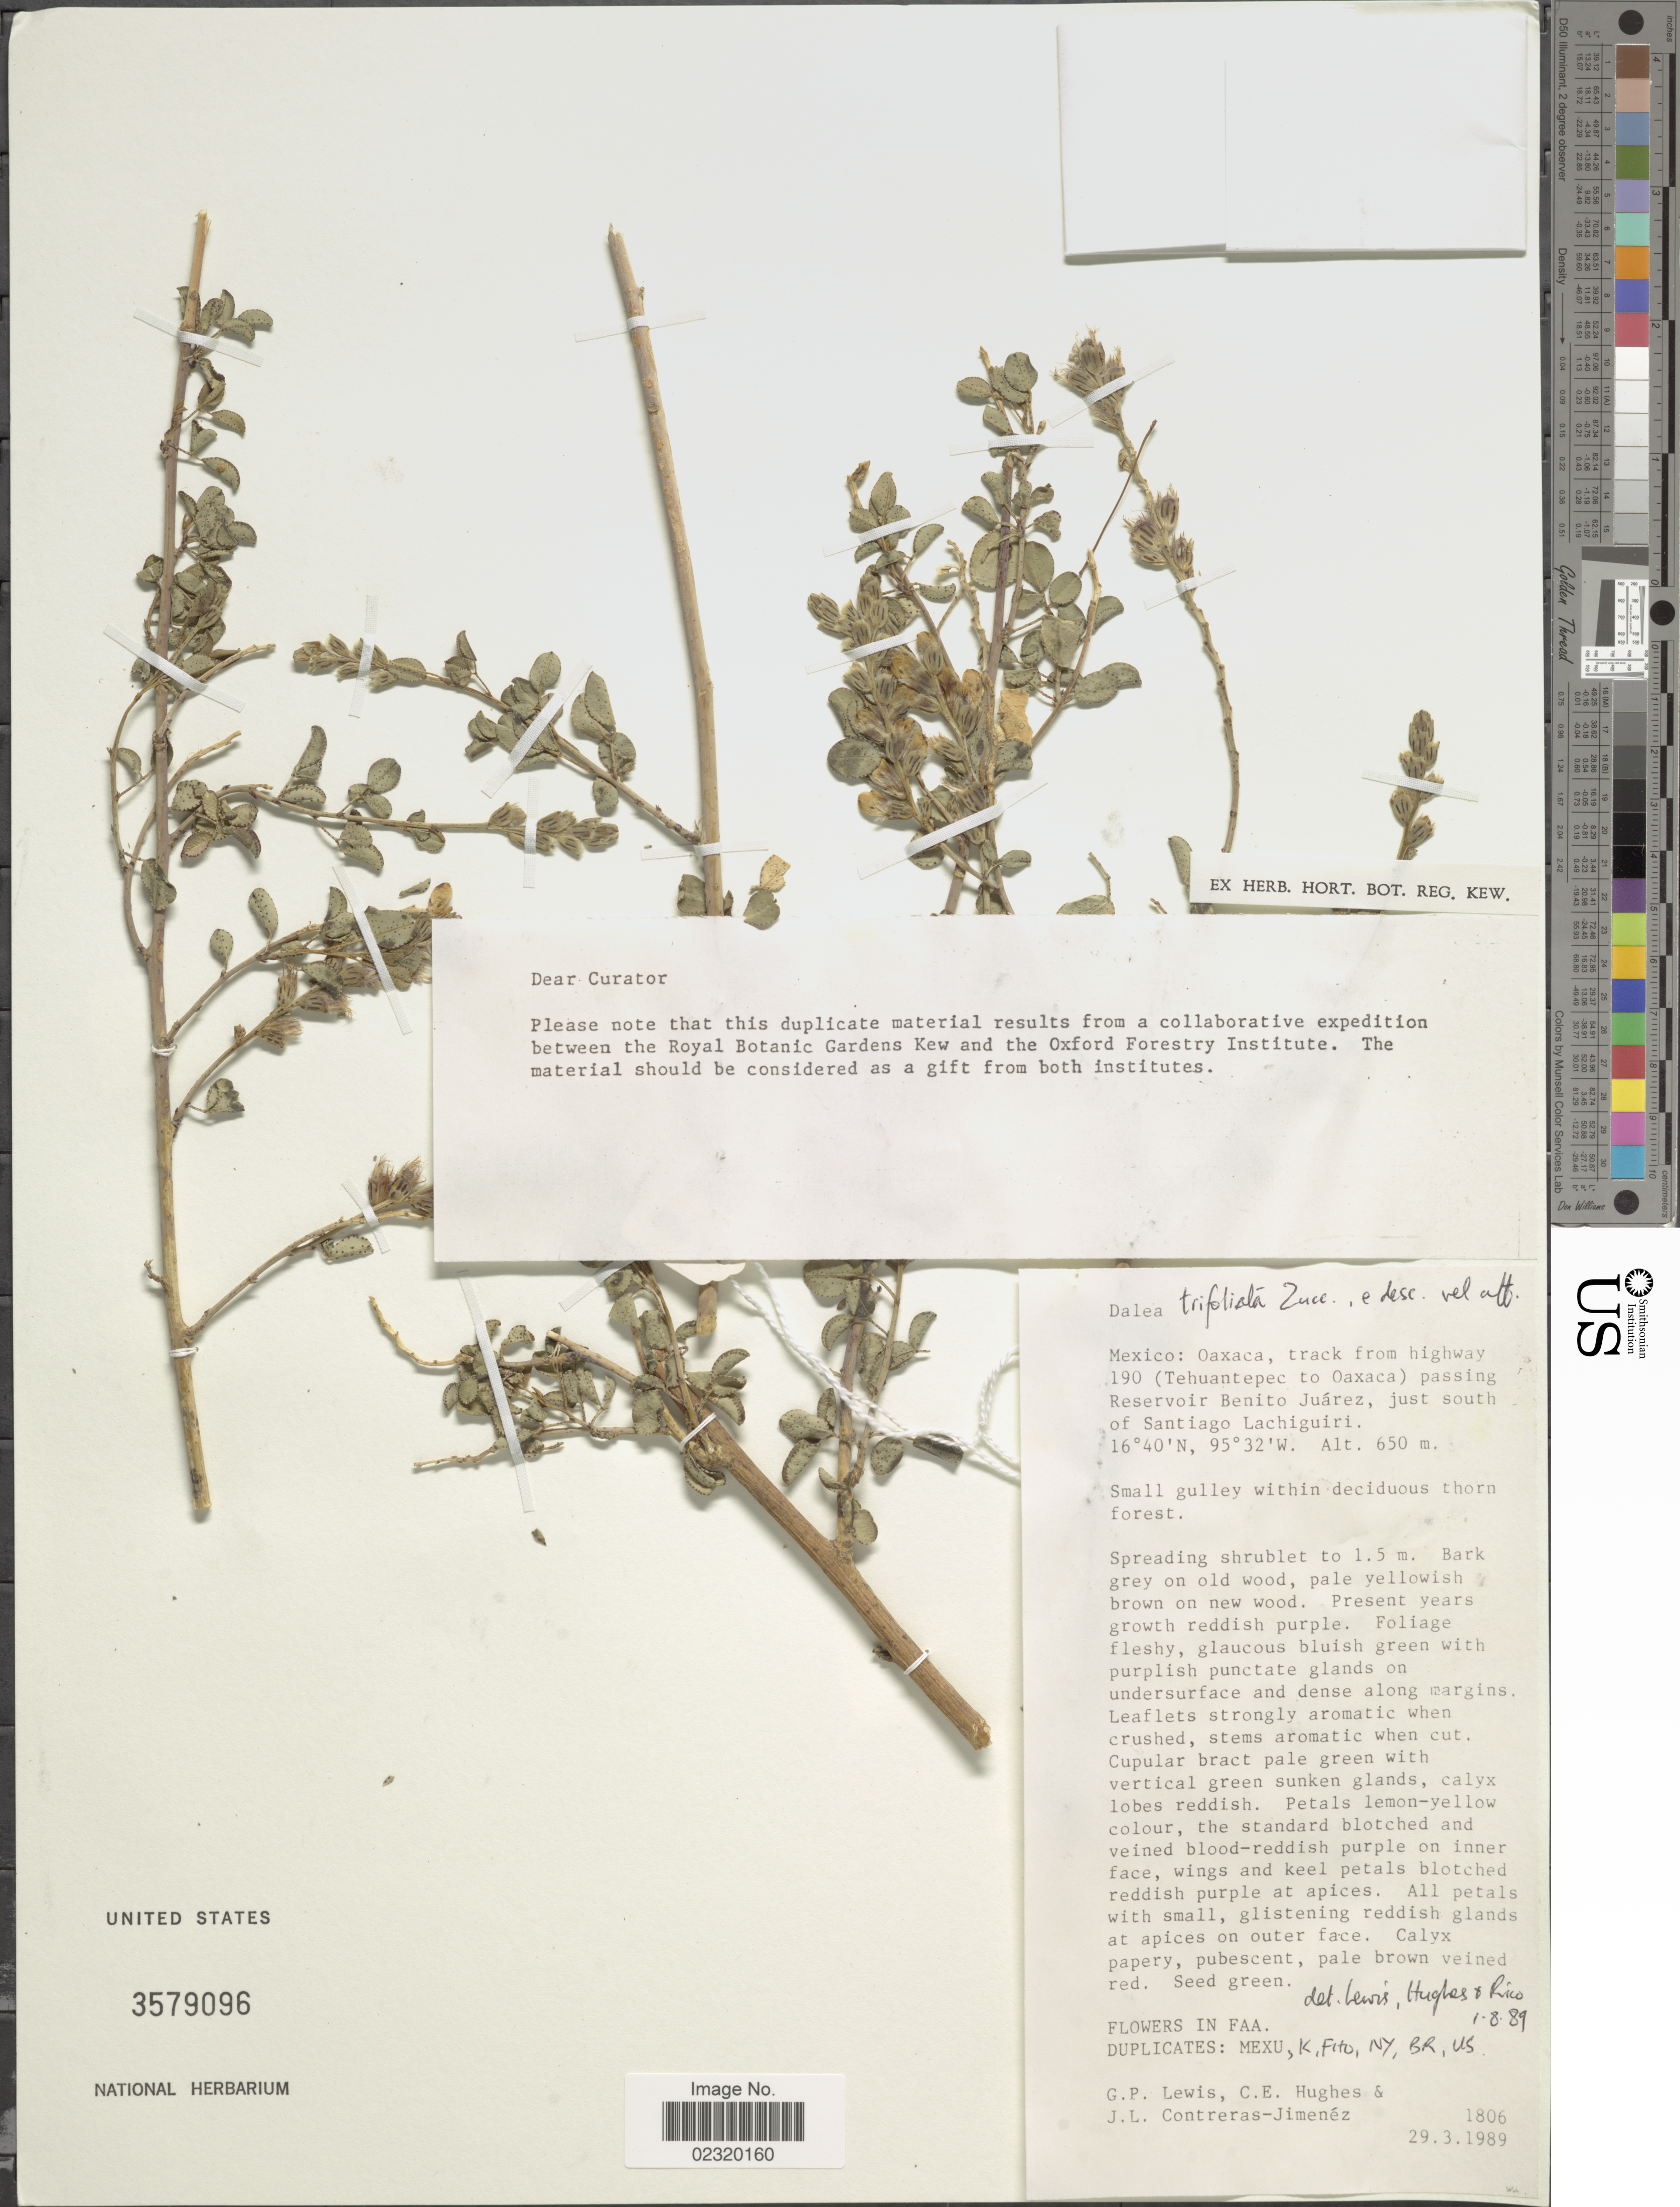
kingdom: Plantae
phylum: Tracheophyta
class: Magnoliopsida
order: Fabales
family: Fabaceae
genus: Dalea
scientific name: Dalea trifoliata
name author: Zucc.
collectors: G. P. Lewis, C. E. Hughes & J. L. Contreras J.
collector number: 1806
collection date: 1989-03-29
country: Mexico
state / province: Oaxaca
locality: Track from highway 190 (Tehuantepec to Oaxaca) passing Reservoir Benito Juárez, just south of Santiago Lachiguiri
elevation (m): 650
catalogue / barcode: US 3579096